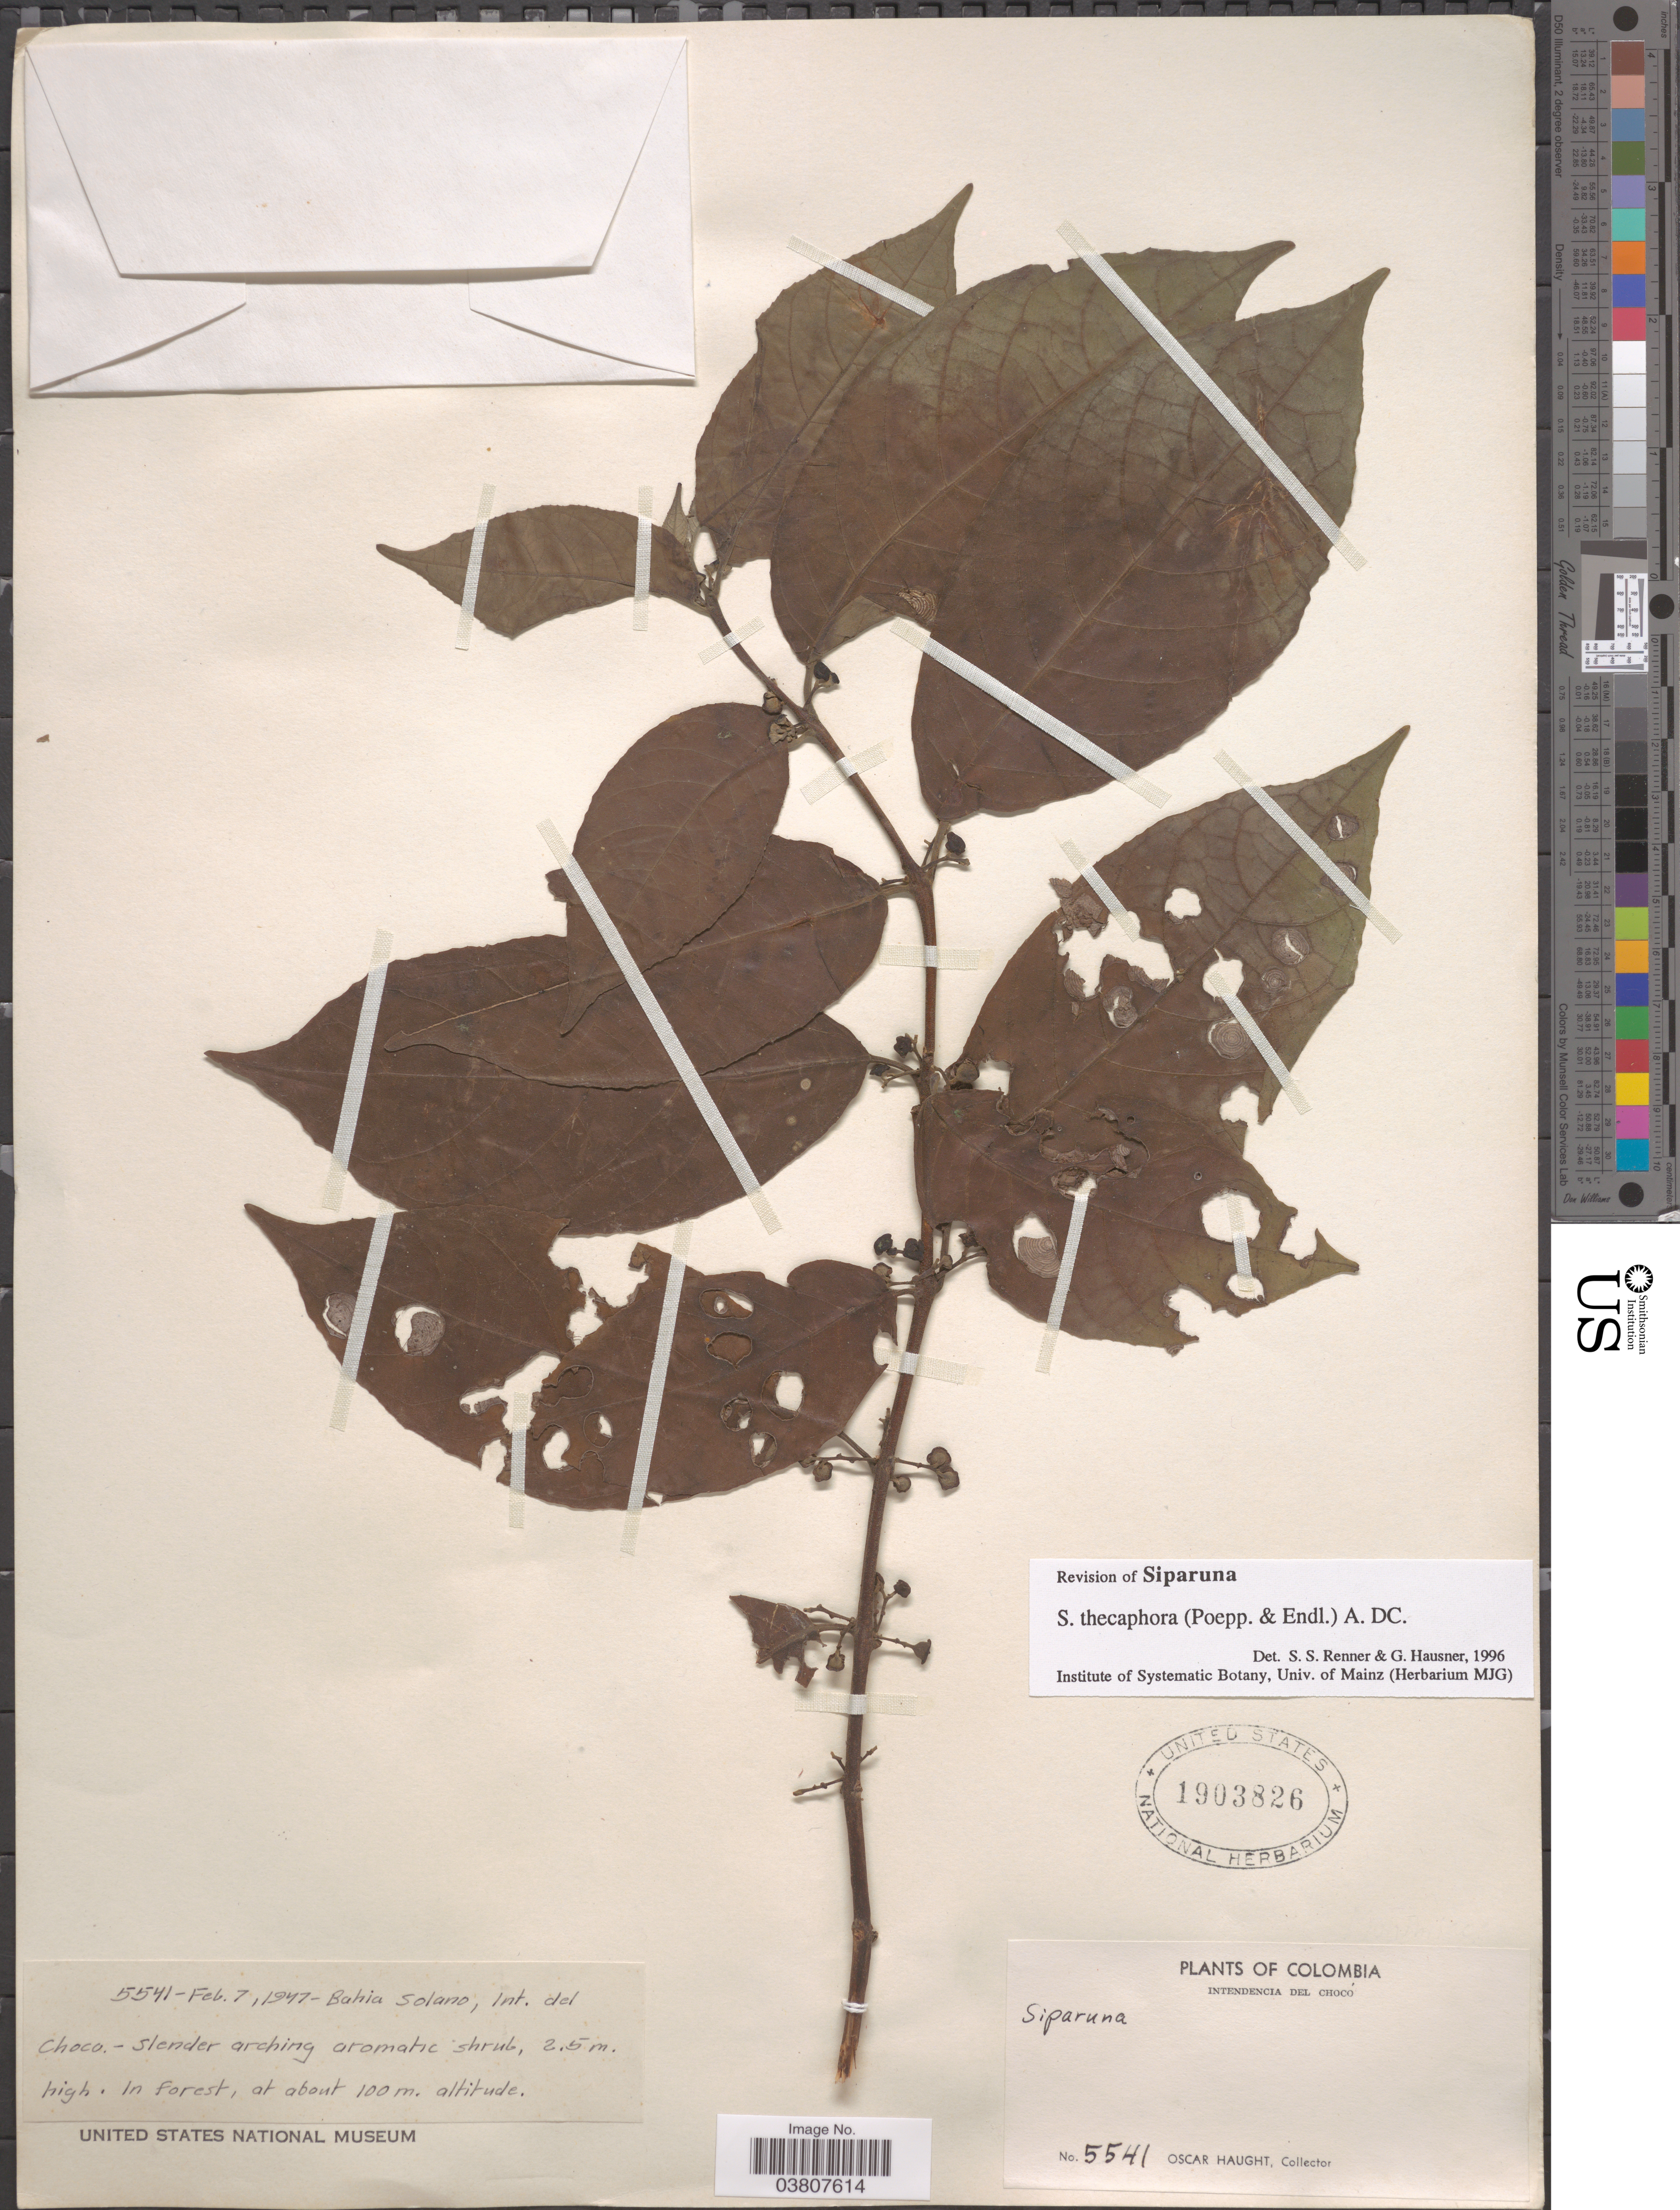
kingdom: Plantae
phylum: Tracheophyta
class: Magnoliopsida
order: Laurales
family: Siparunaceae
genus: Siparuna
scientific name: Siparuna thecaphora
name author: (Poepp. & Endl.) A. DC.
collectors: O. L. Haught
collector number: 5541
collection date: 1947-02-07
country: Colombia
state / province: Chocó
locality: Bahia Solano, Intendencia del Chocó.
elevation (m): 100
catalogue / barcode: US 1903826